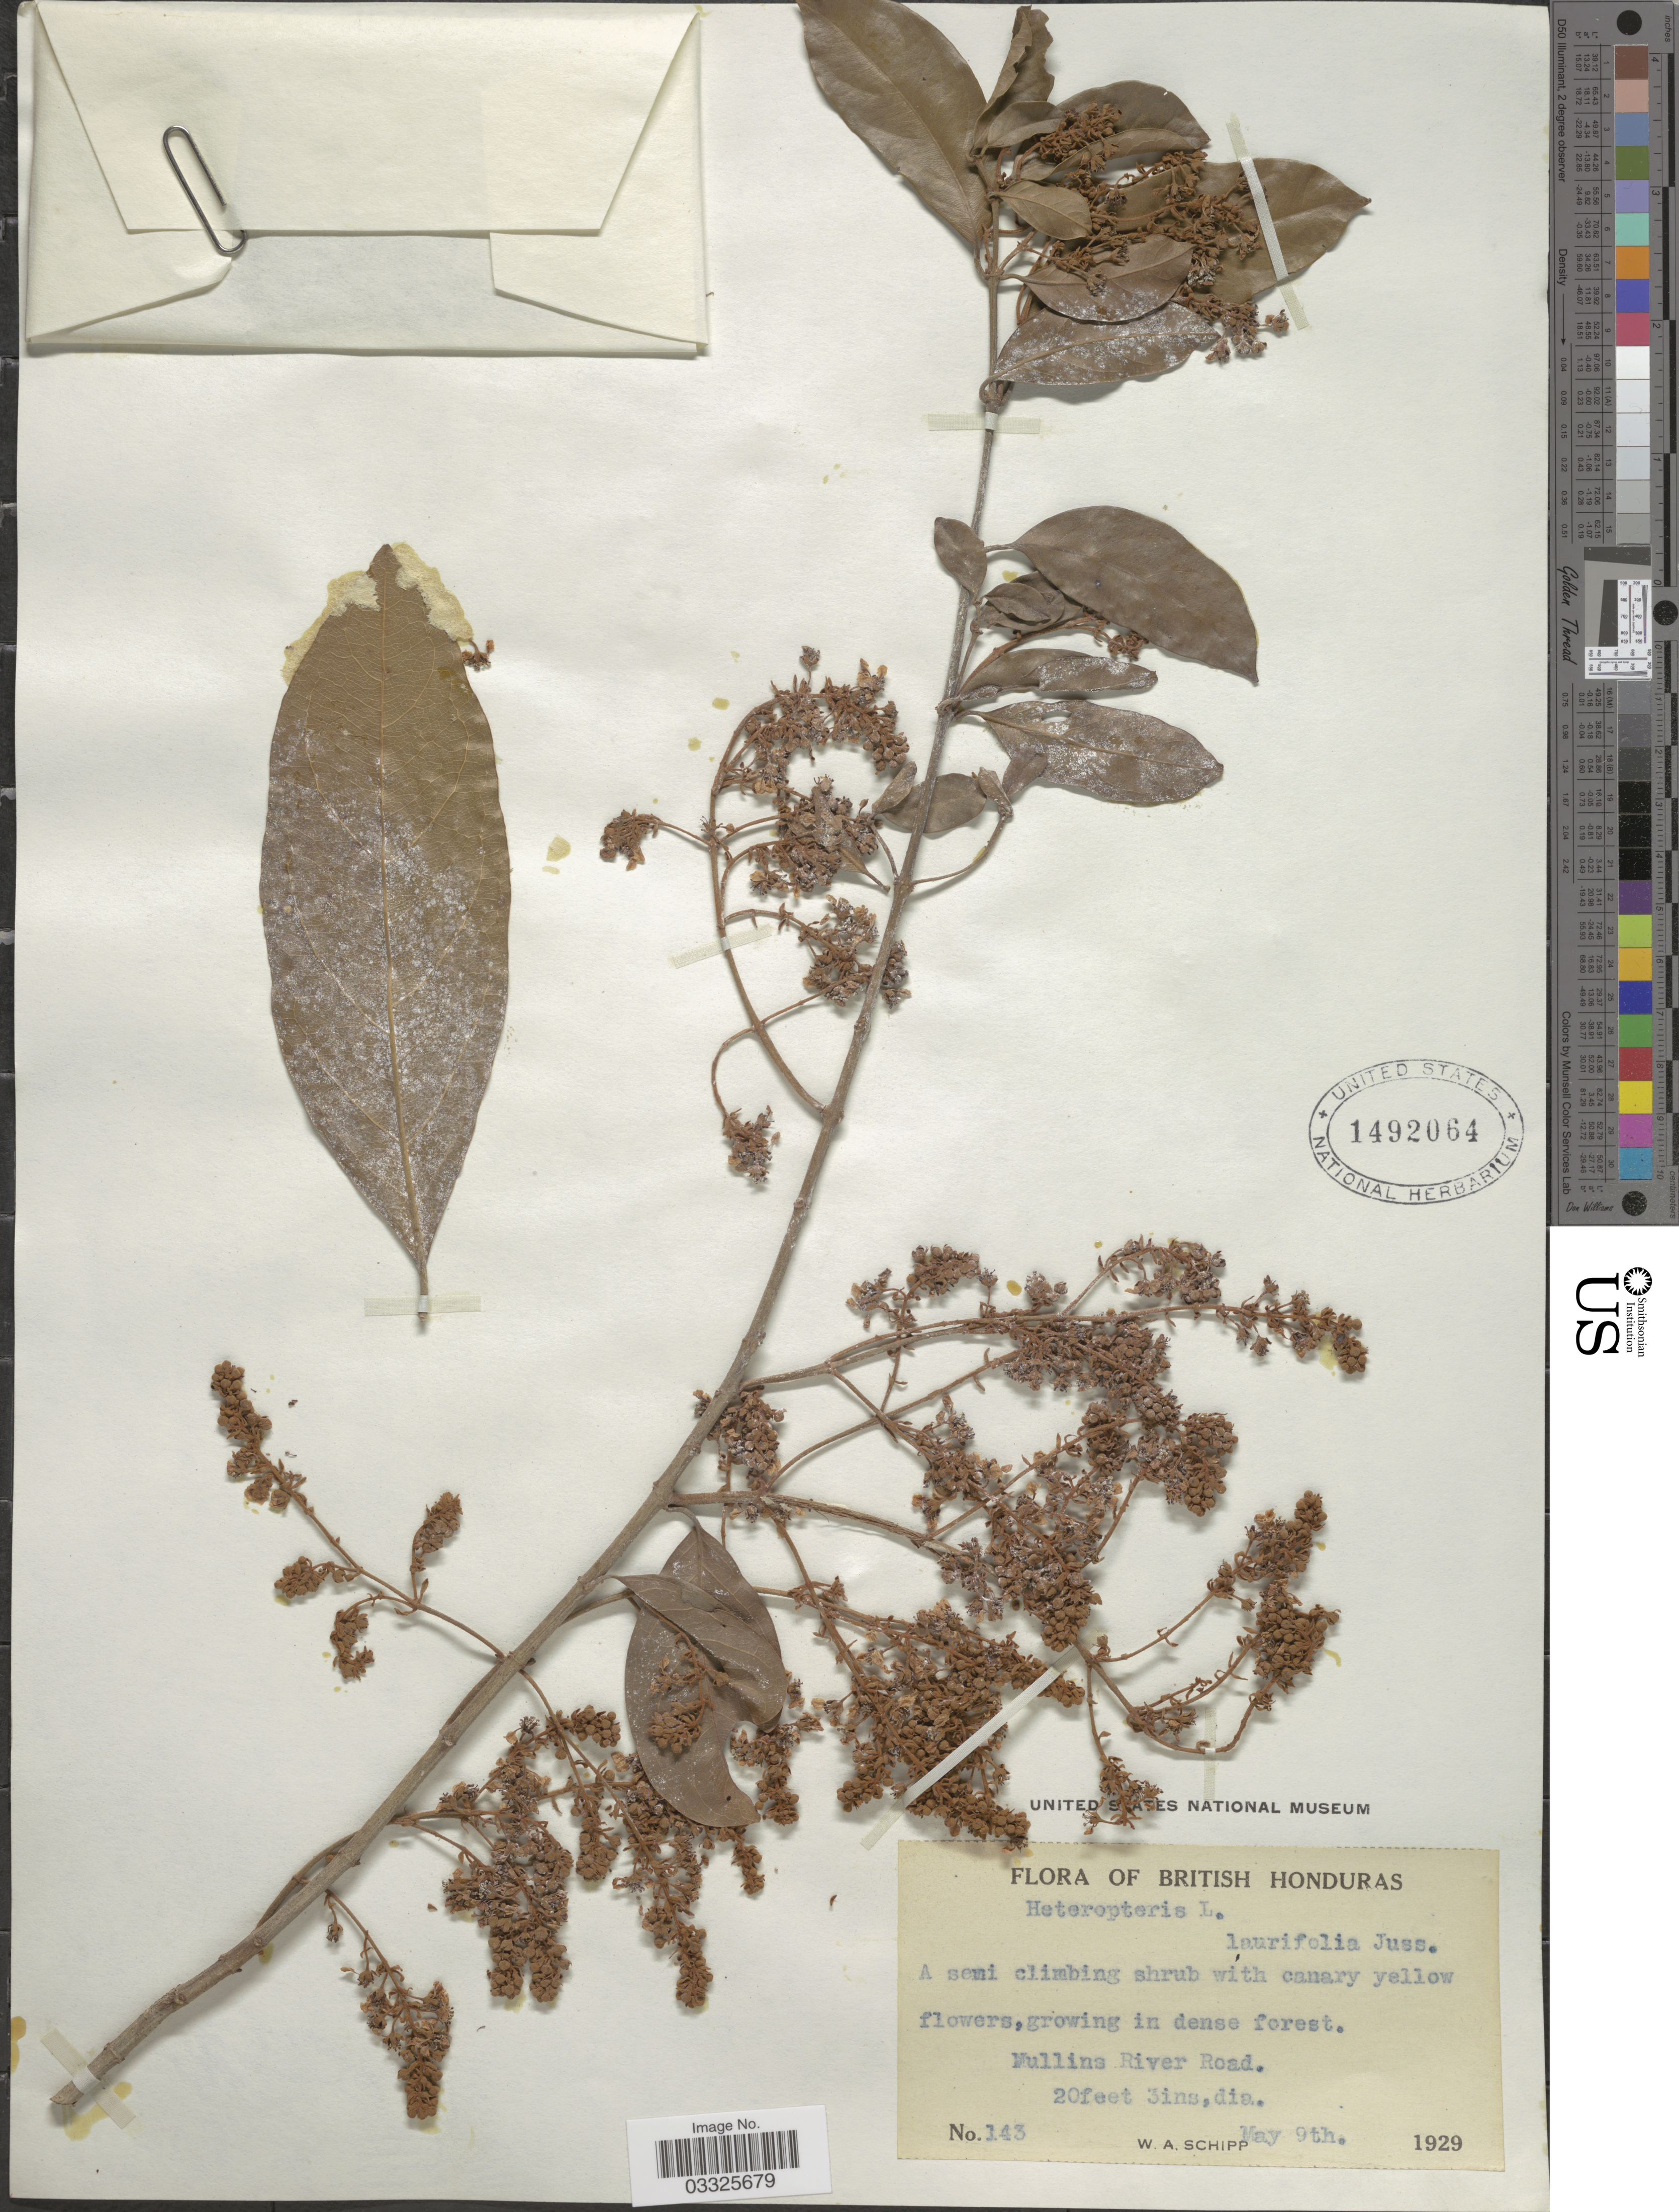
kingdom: Plantae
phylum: Tracheophyta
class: Magnoliopsida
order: Malpighiales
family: Malpighiaceae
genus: Heteropterys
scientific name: Heteropterys laurifolia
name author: (L.) A. Juss.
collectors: W. Schipp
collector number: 143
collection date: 1929-05-09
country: Belize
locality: British Honduras. Mullins River Road.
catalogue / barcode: US 1492064